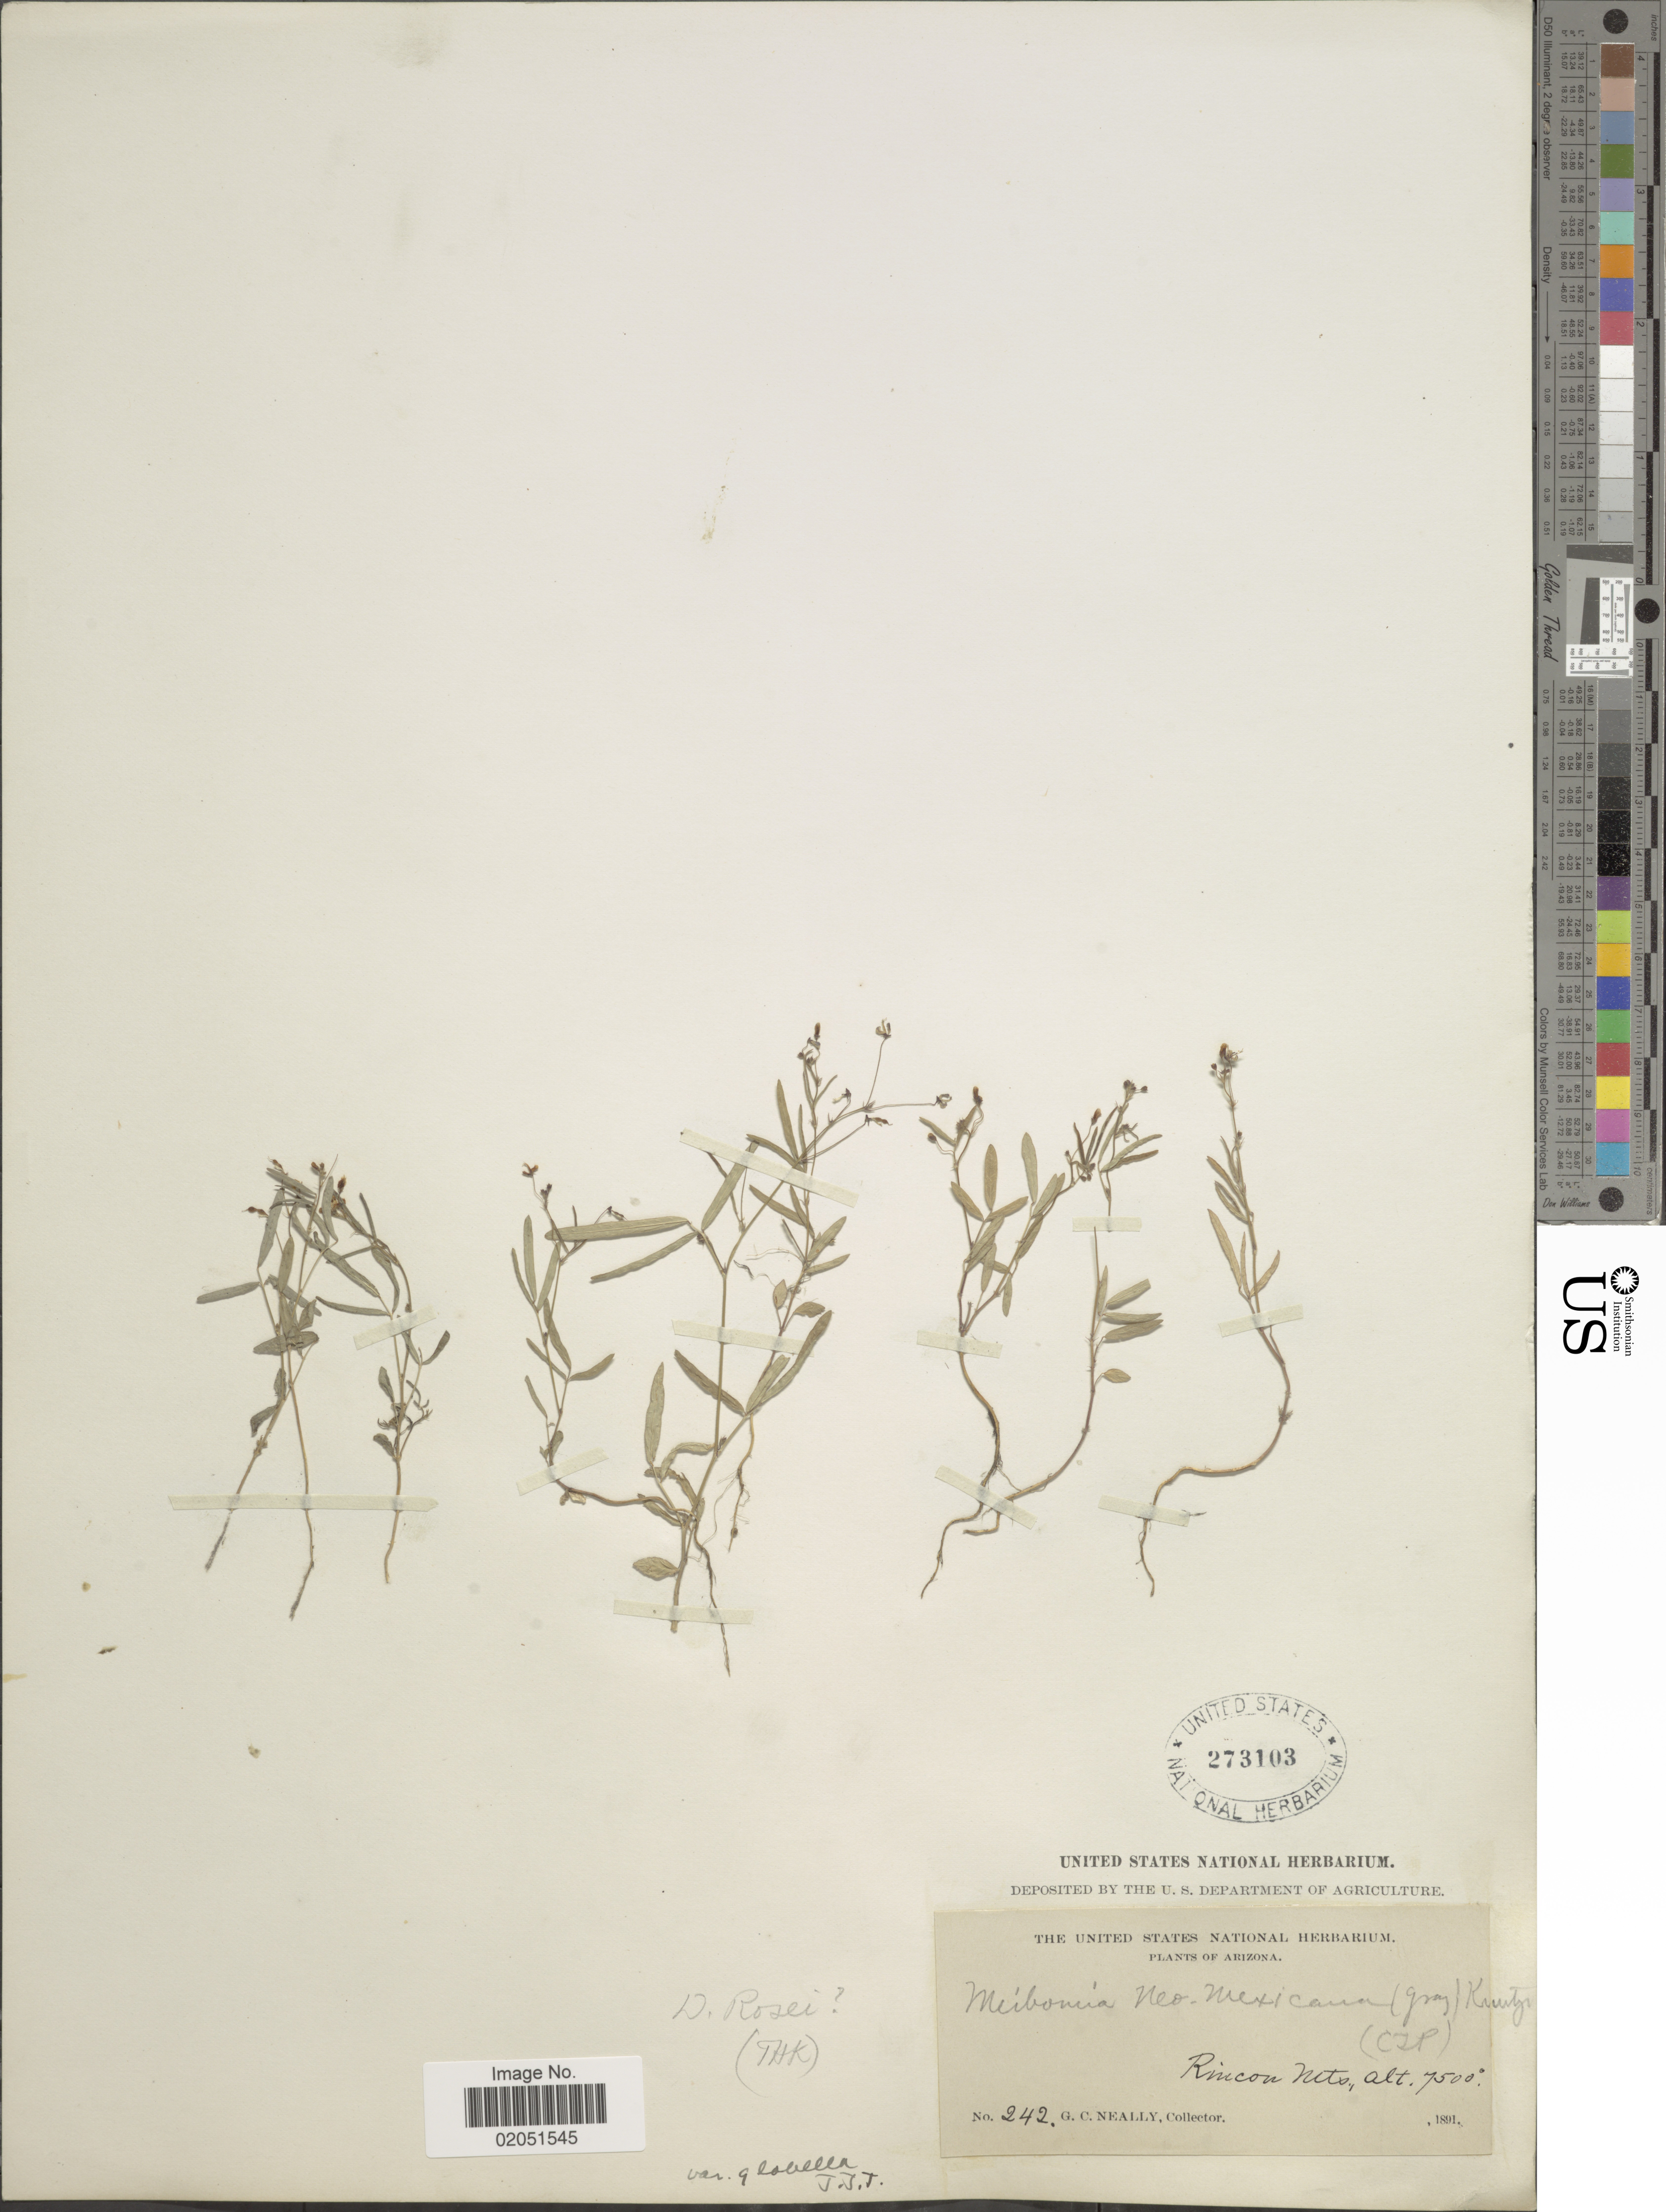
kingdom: Plantae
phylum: Tracheophyta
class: Magnoliopsida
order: Fabales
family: Fabaceae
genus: Desmodium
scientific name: Desmodium rosei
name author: B.G. Schub.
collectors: G. Neally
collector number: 242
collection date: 1891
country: United States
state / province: Arizona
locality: Rincon Mts.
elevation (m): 2286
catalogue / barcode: US 273103